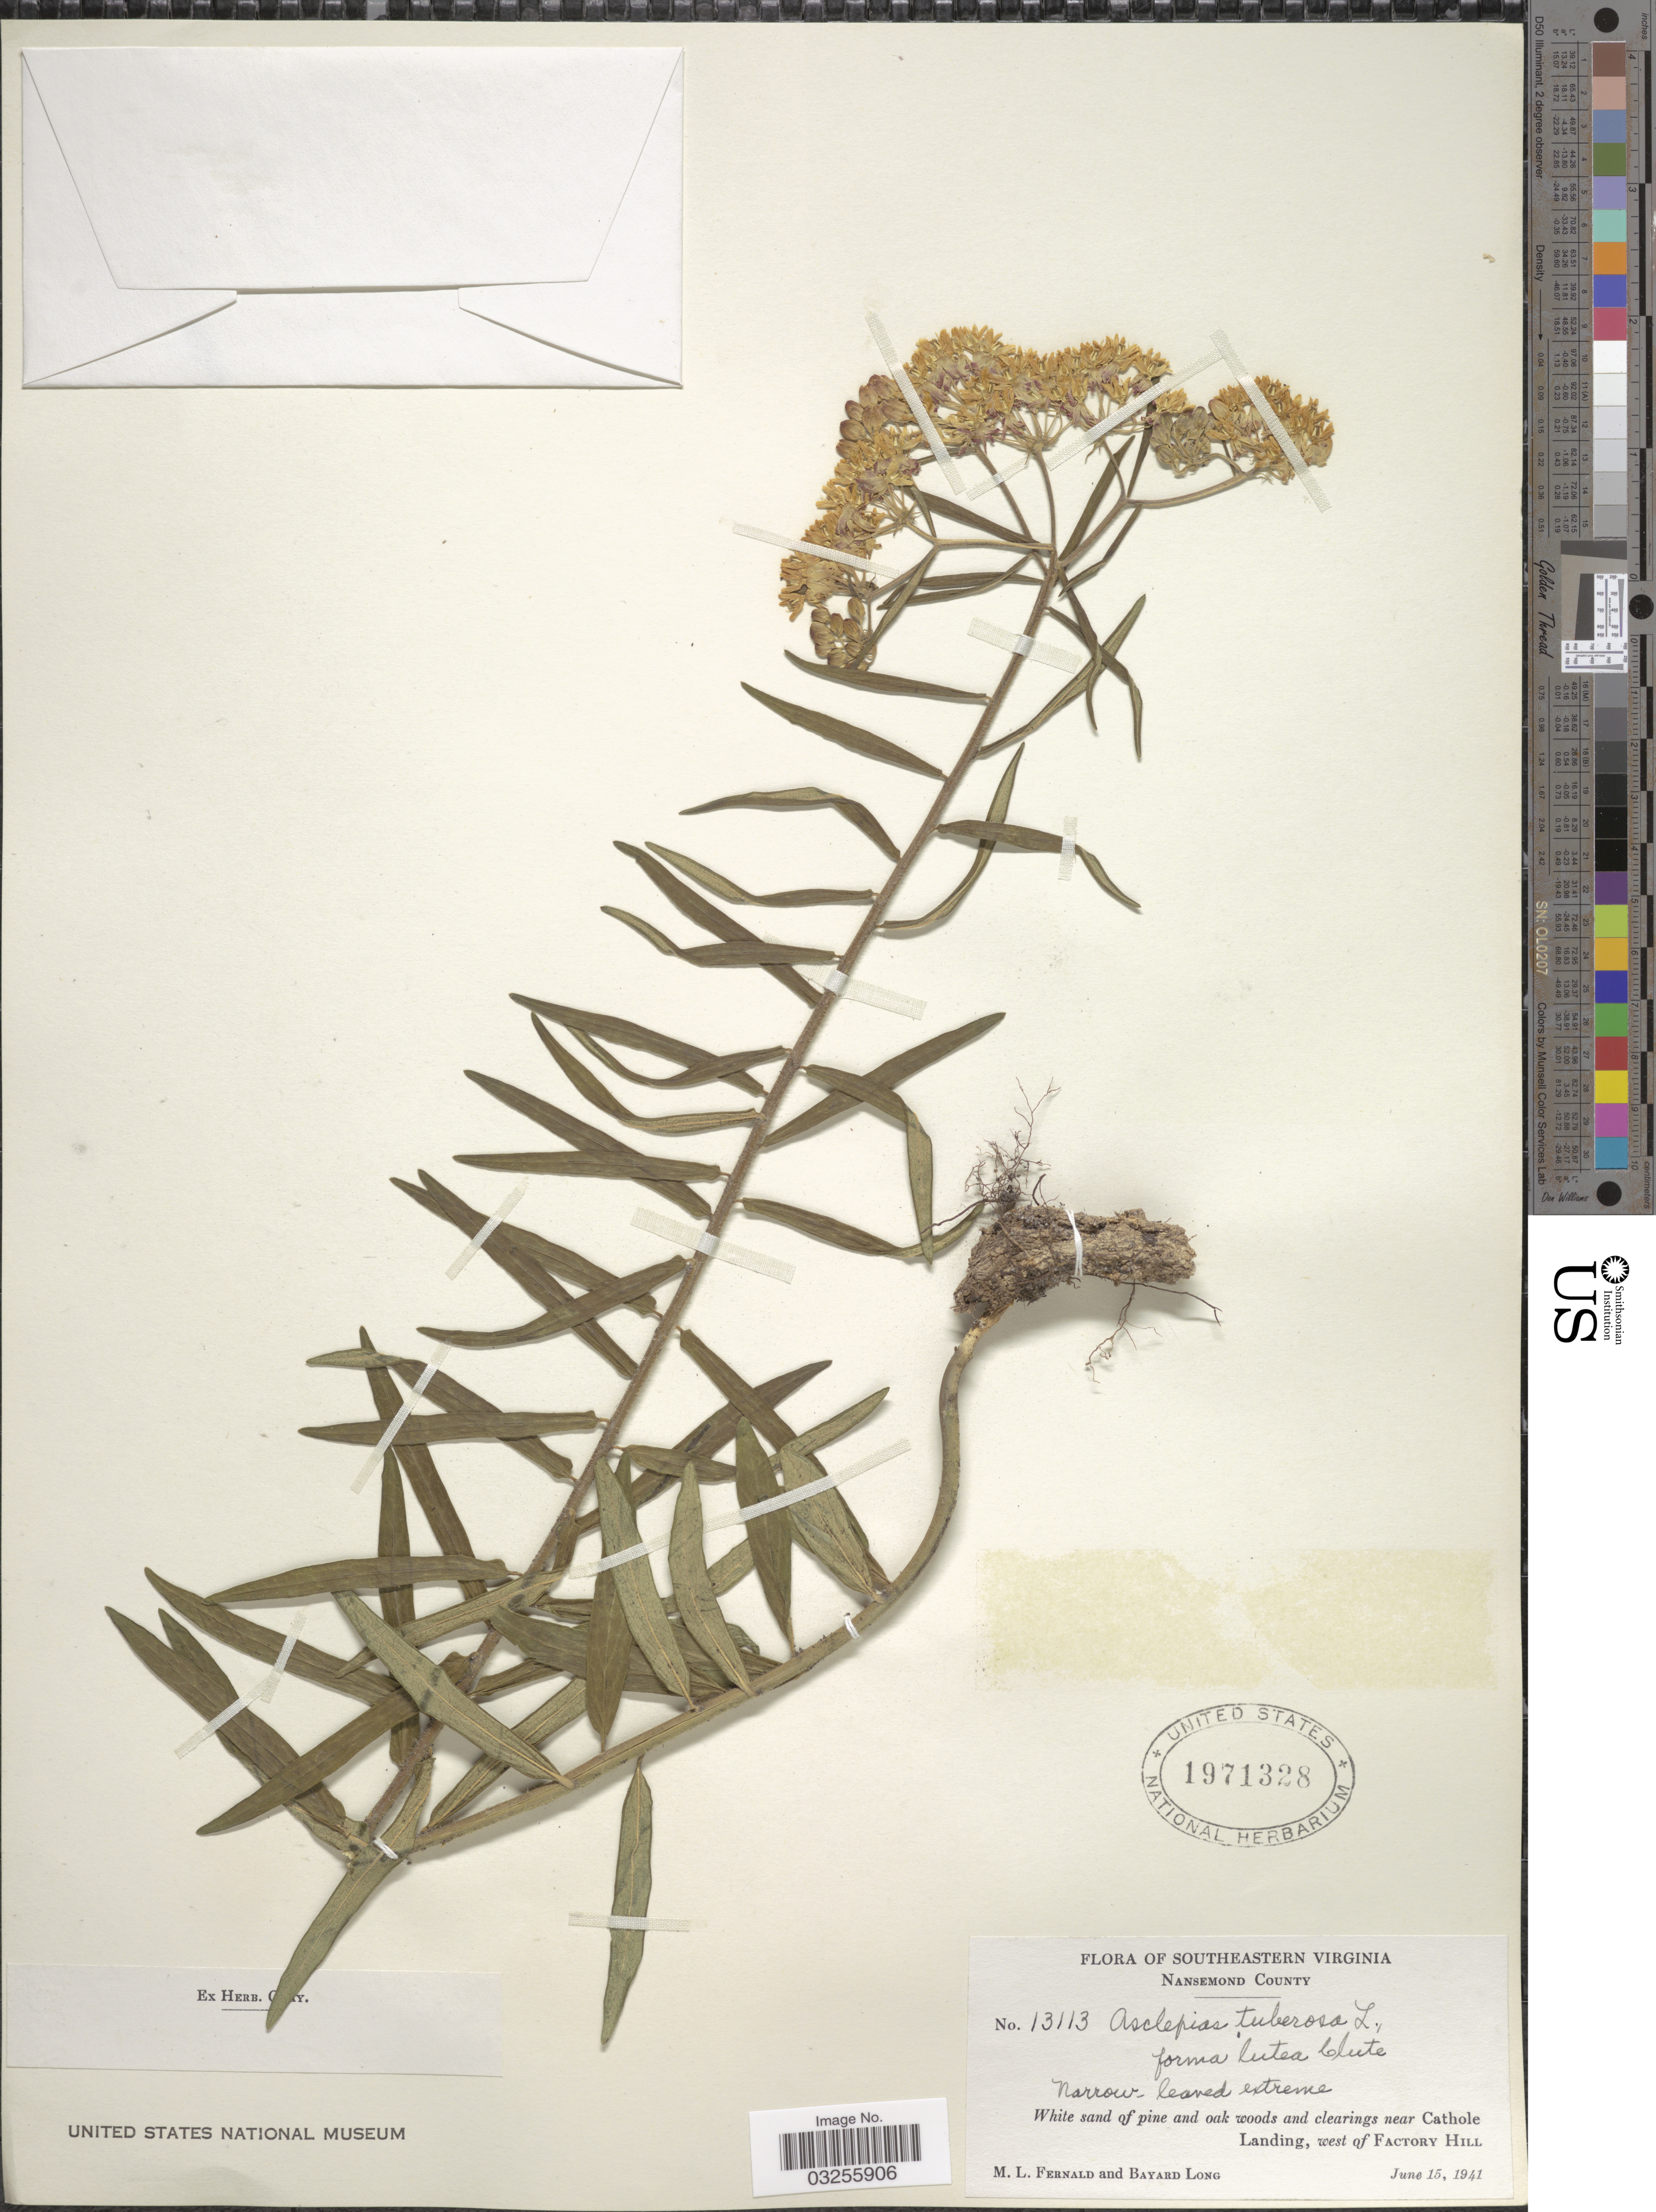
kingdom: Plantae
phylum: Tracheophyta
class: Magnoliopsida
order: Gentianales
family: Apocynaceae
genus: Asclepias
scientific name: Asclepias tuberosa subsp. interior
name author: Woodson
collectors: M. L. Fernald & B. Long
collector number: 13113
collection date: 1941-06-15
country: United States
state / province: Virginia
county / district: City of Suffolk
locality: Southeastern Virginia. Nansemond County, near Cathole Landing, west of Factory Hill.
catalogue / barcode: US 1971328